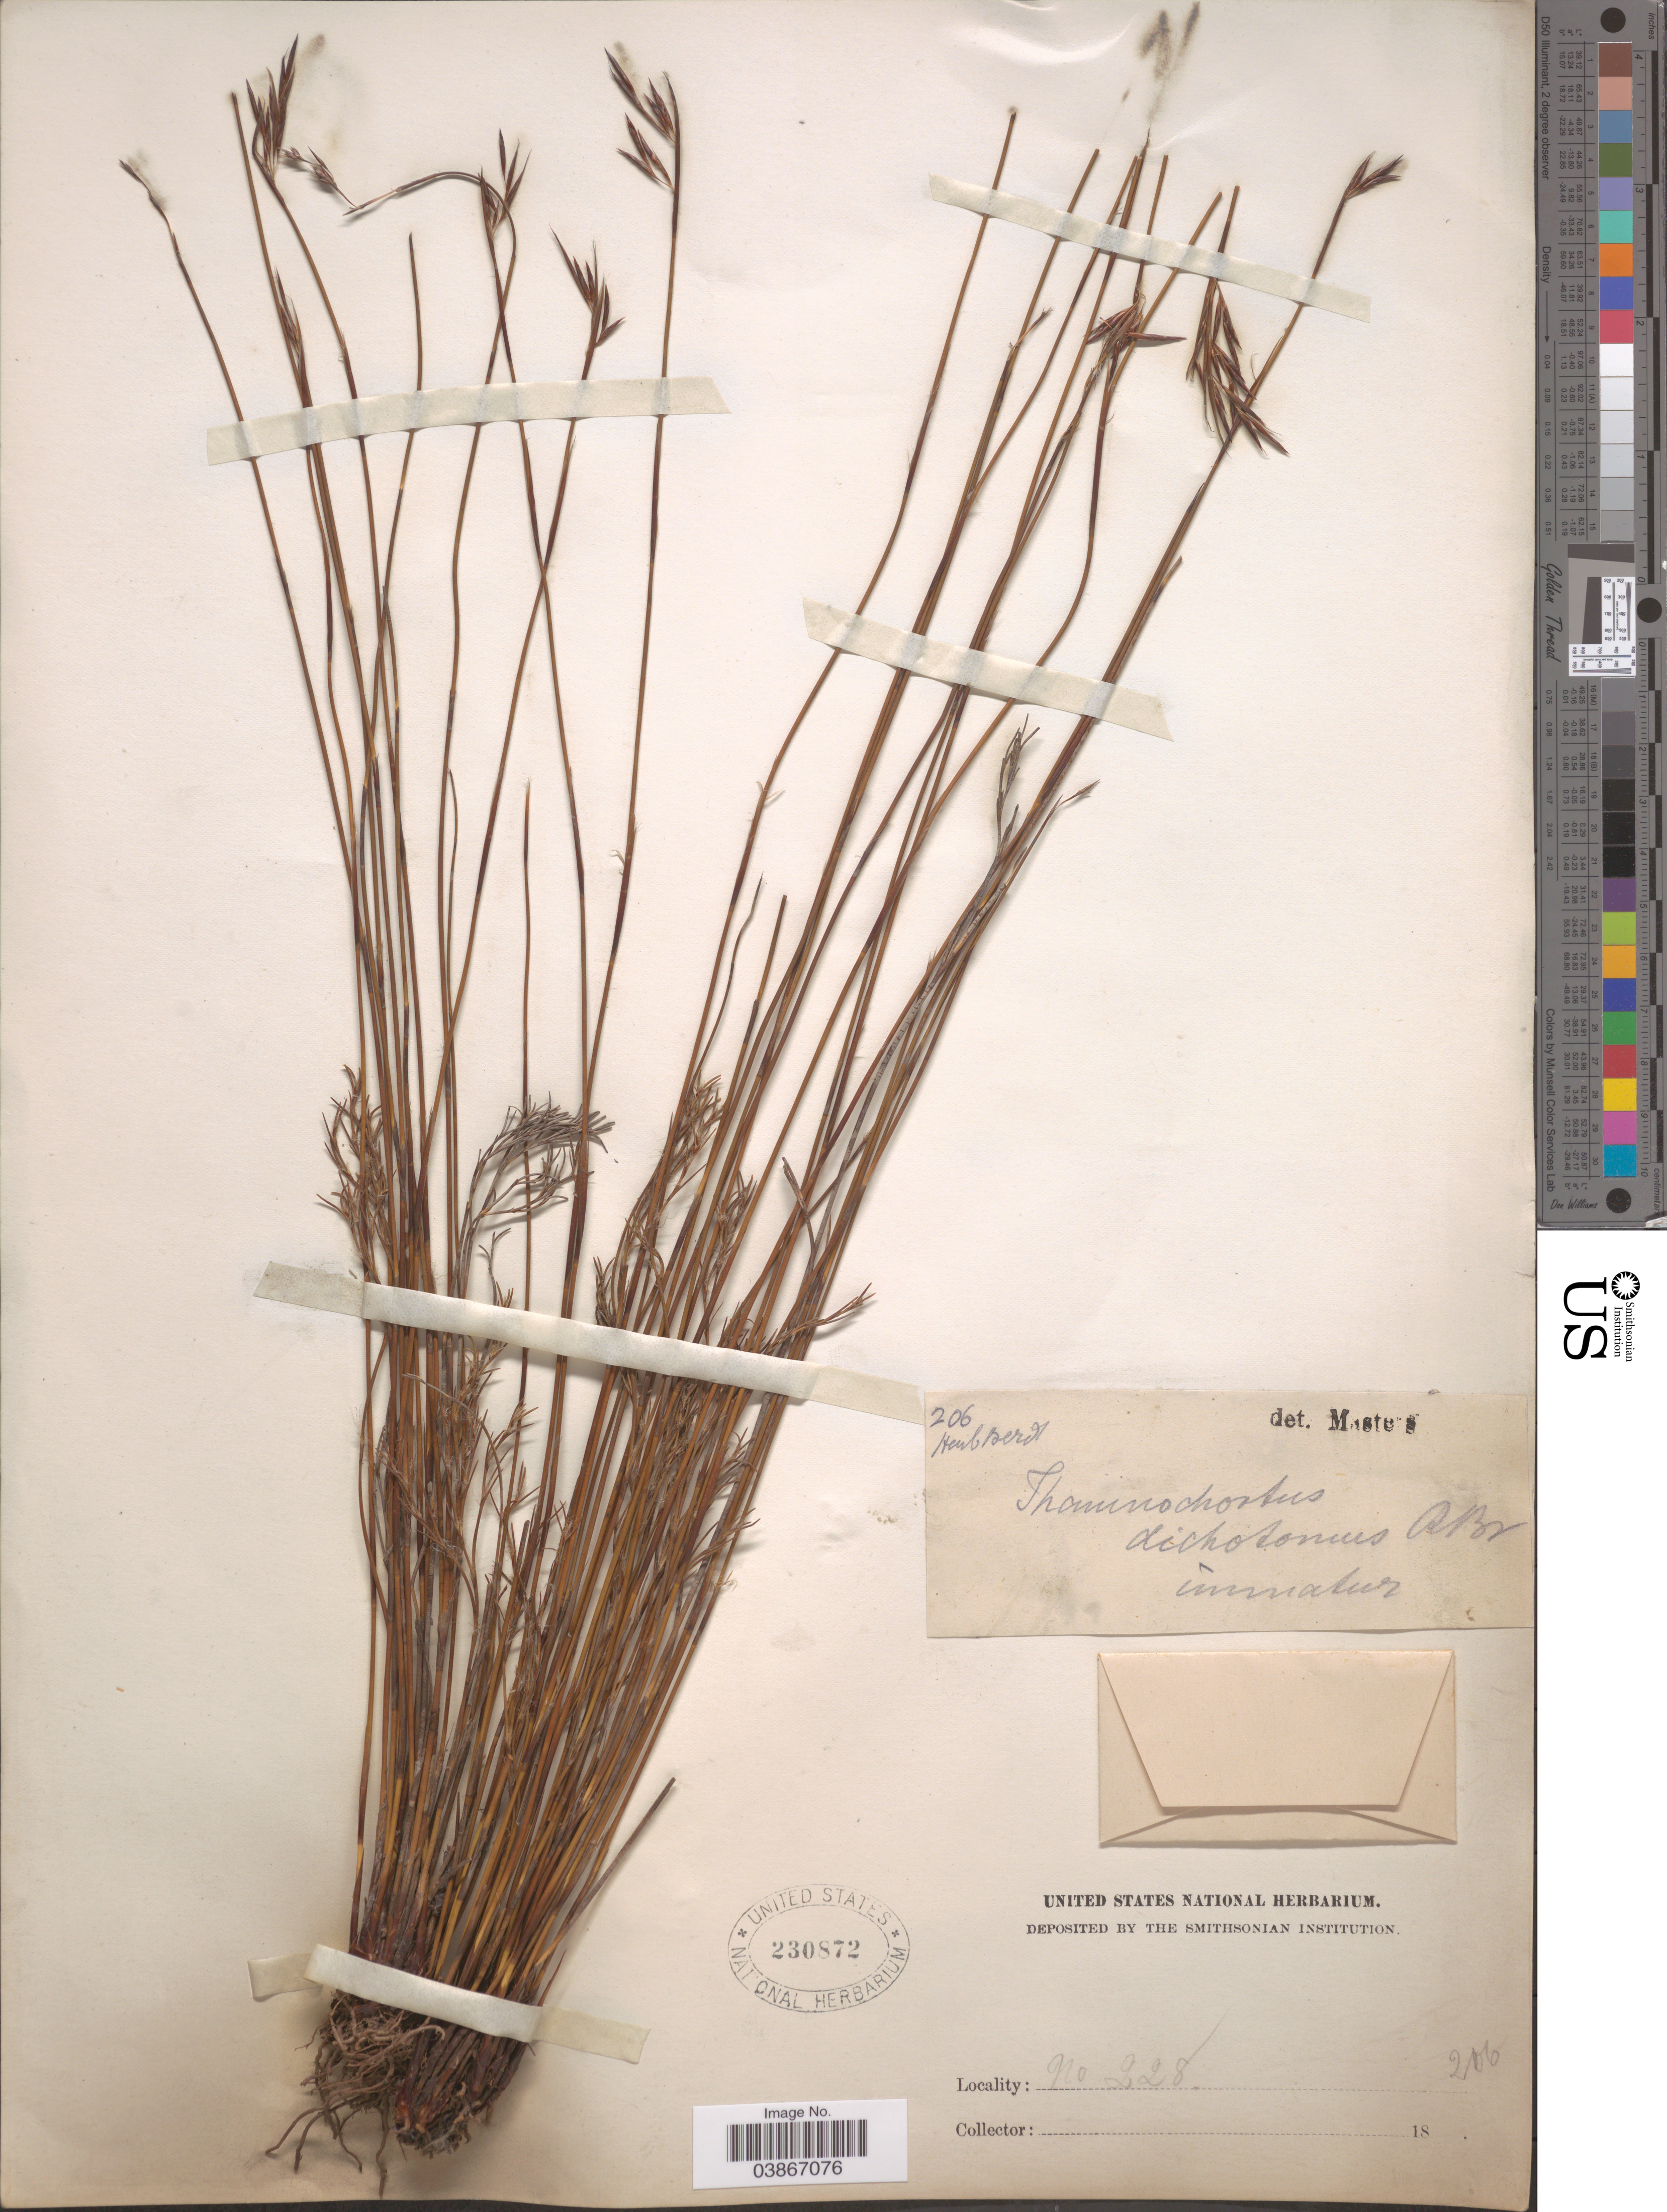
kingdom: Plantae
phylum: Tracheophyta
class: Liliopsida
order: Poales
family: Restionaceae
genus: Thamnochortus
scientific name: Thamnochortus dichotomus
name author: R. Br.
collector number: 206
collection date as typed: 18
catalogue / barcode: US 230872